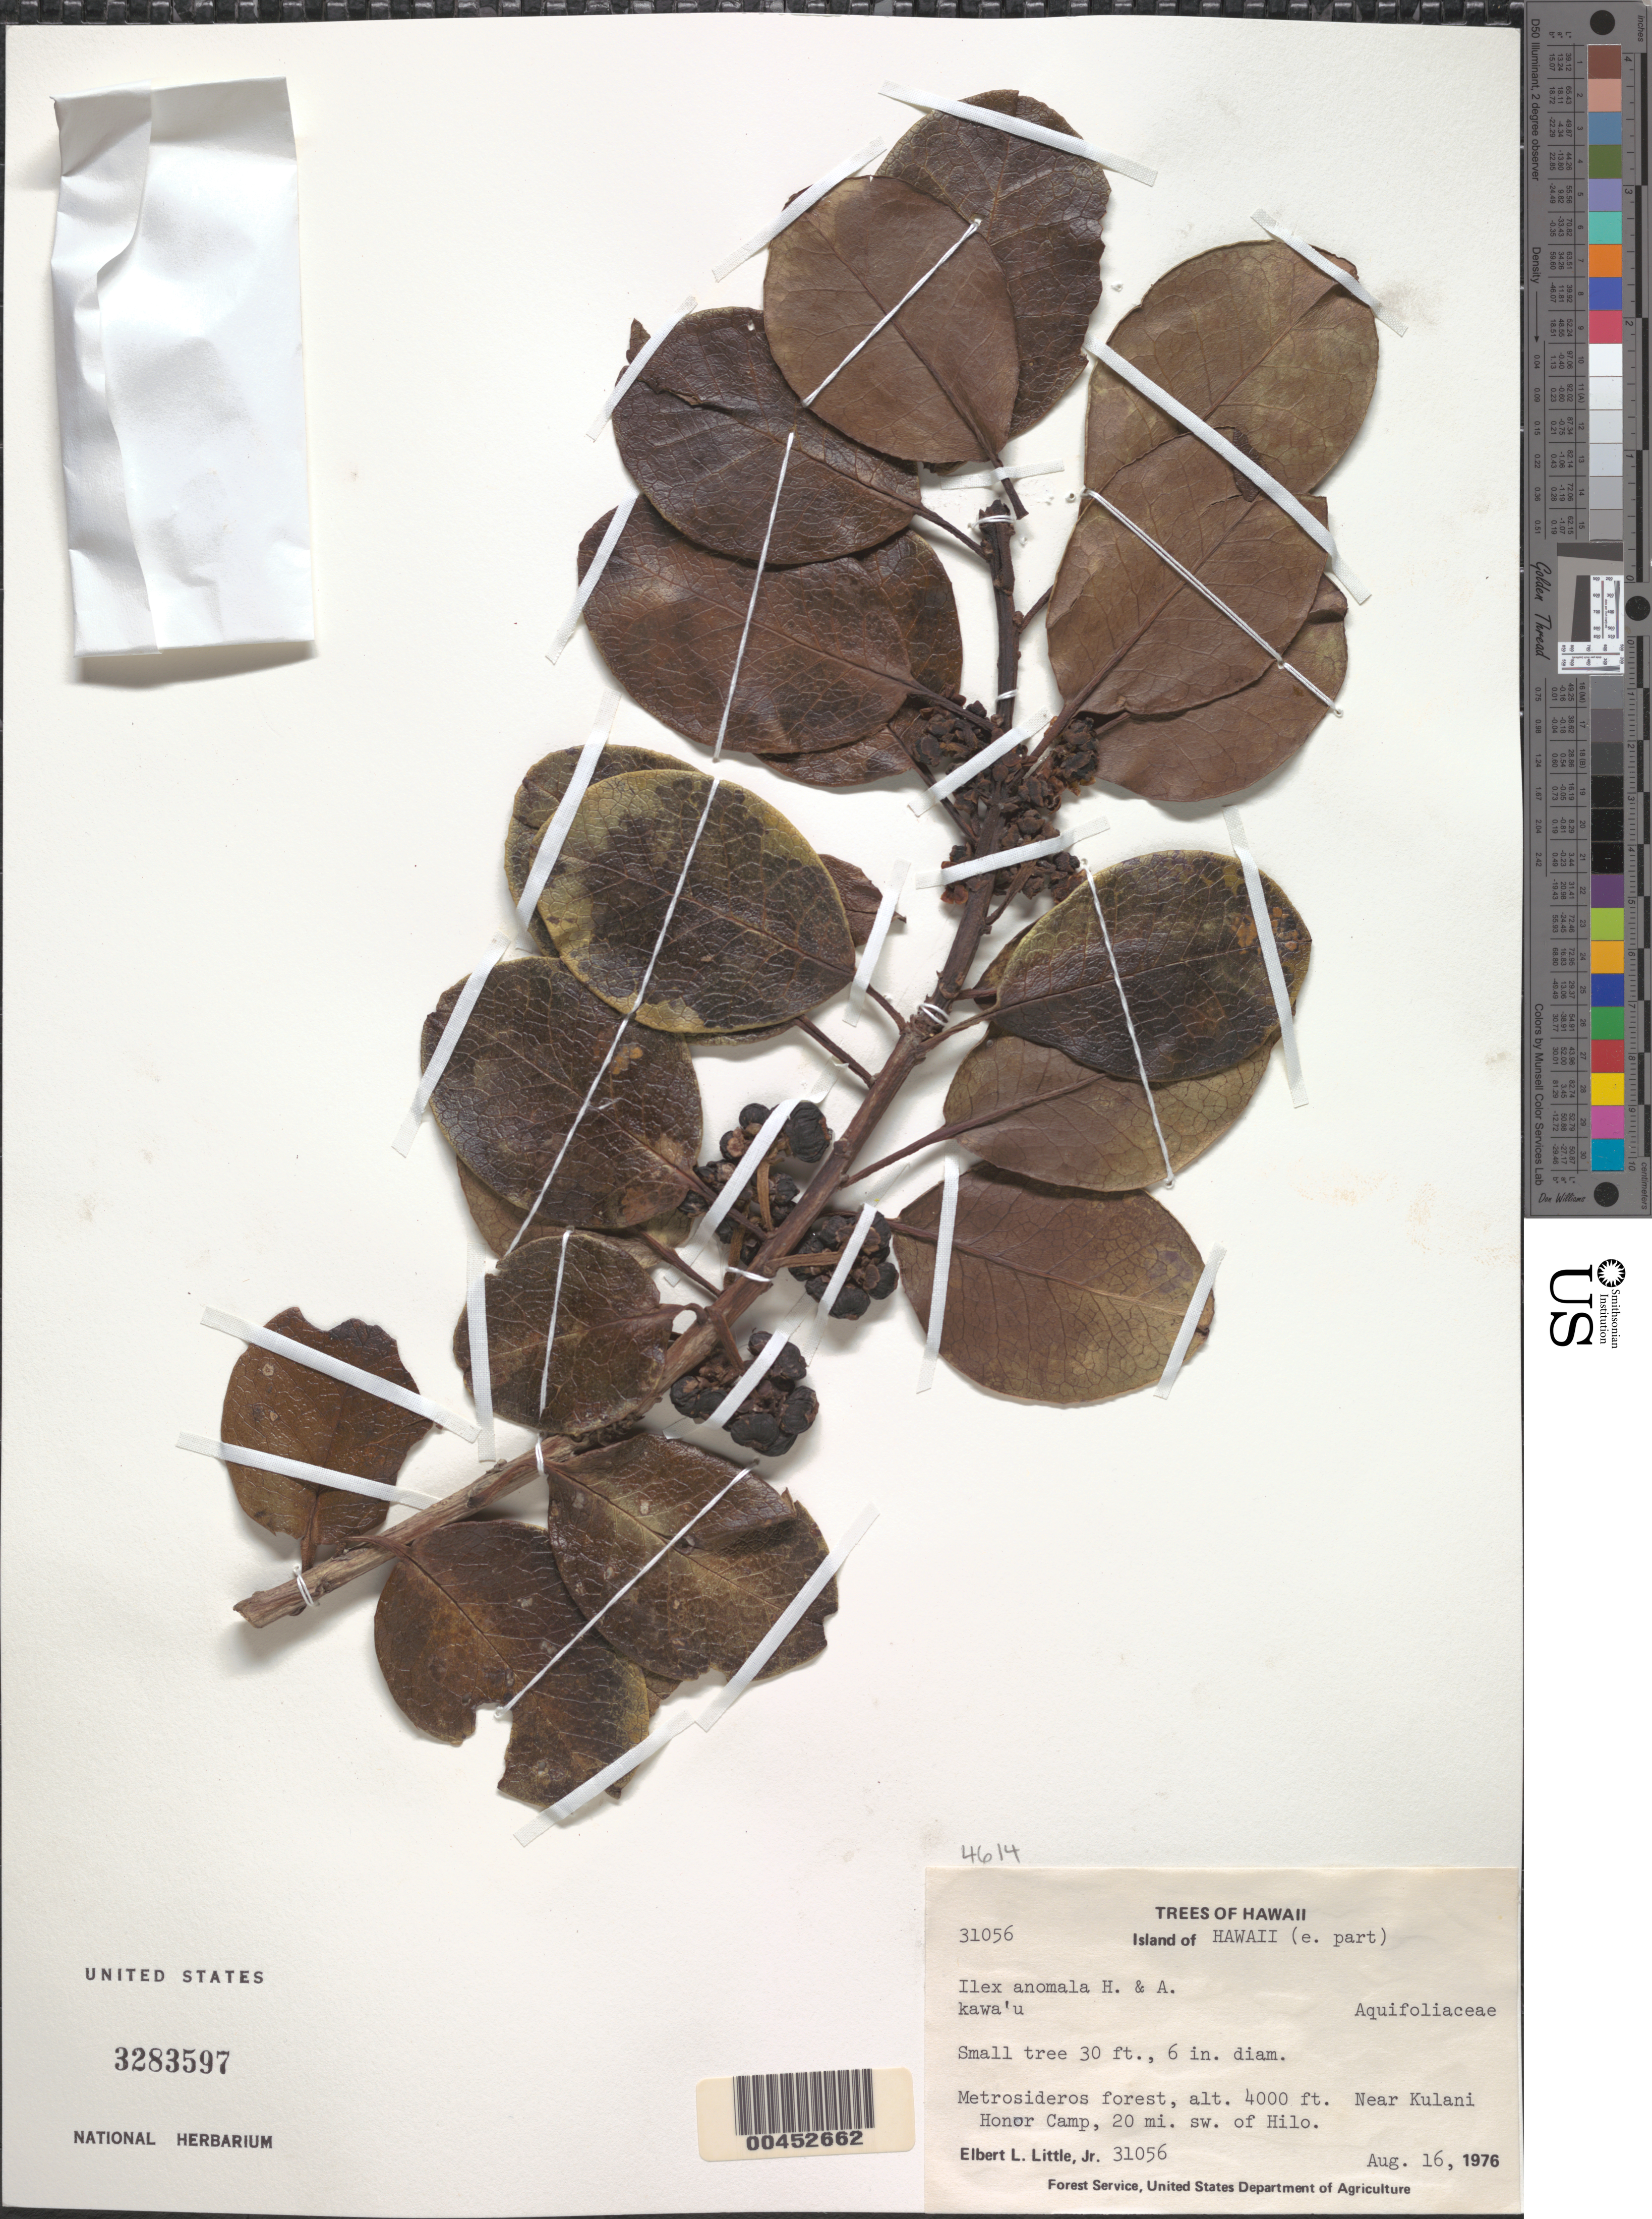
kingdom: Plantae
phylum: Tracheophyta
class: Magnoliopsida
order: Aquifoliales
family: Aquifoliaceae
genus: Ilex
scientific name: Ilex anomala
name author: Hook. & Arn.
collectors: E. L. Little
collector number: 31056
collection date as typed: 16 Aug 1976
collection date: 1976-08-16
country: United States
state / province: Hawaii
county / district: Hawaii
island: Hawaii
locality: E part of Hawaii, near Kulani Honor Camp, 20 mi SW of Hilo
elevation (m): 1219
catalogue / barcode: US 3283597